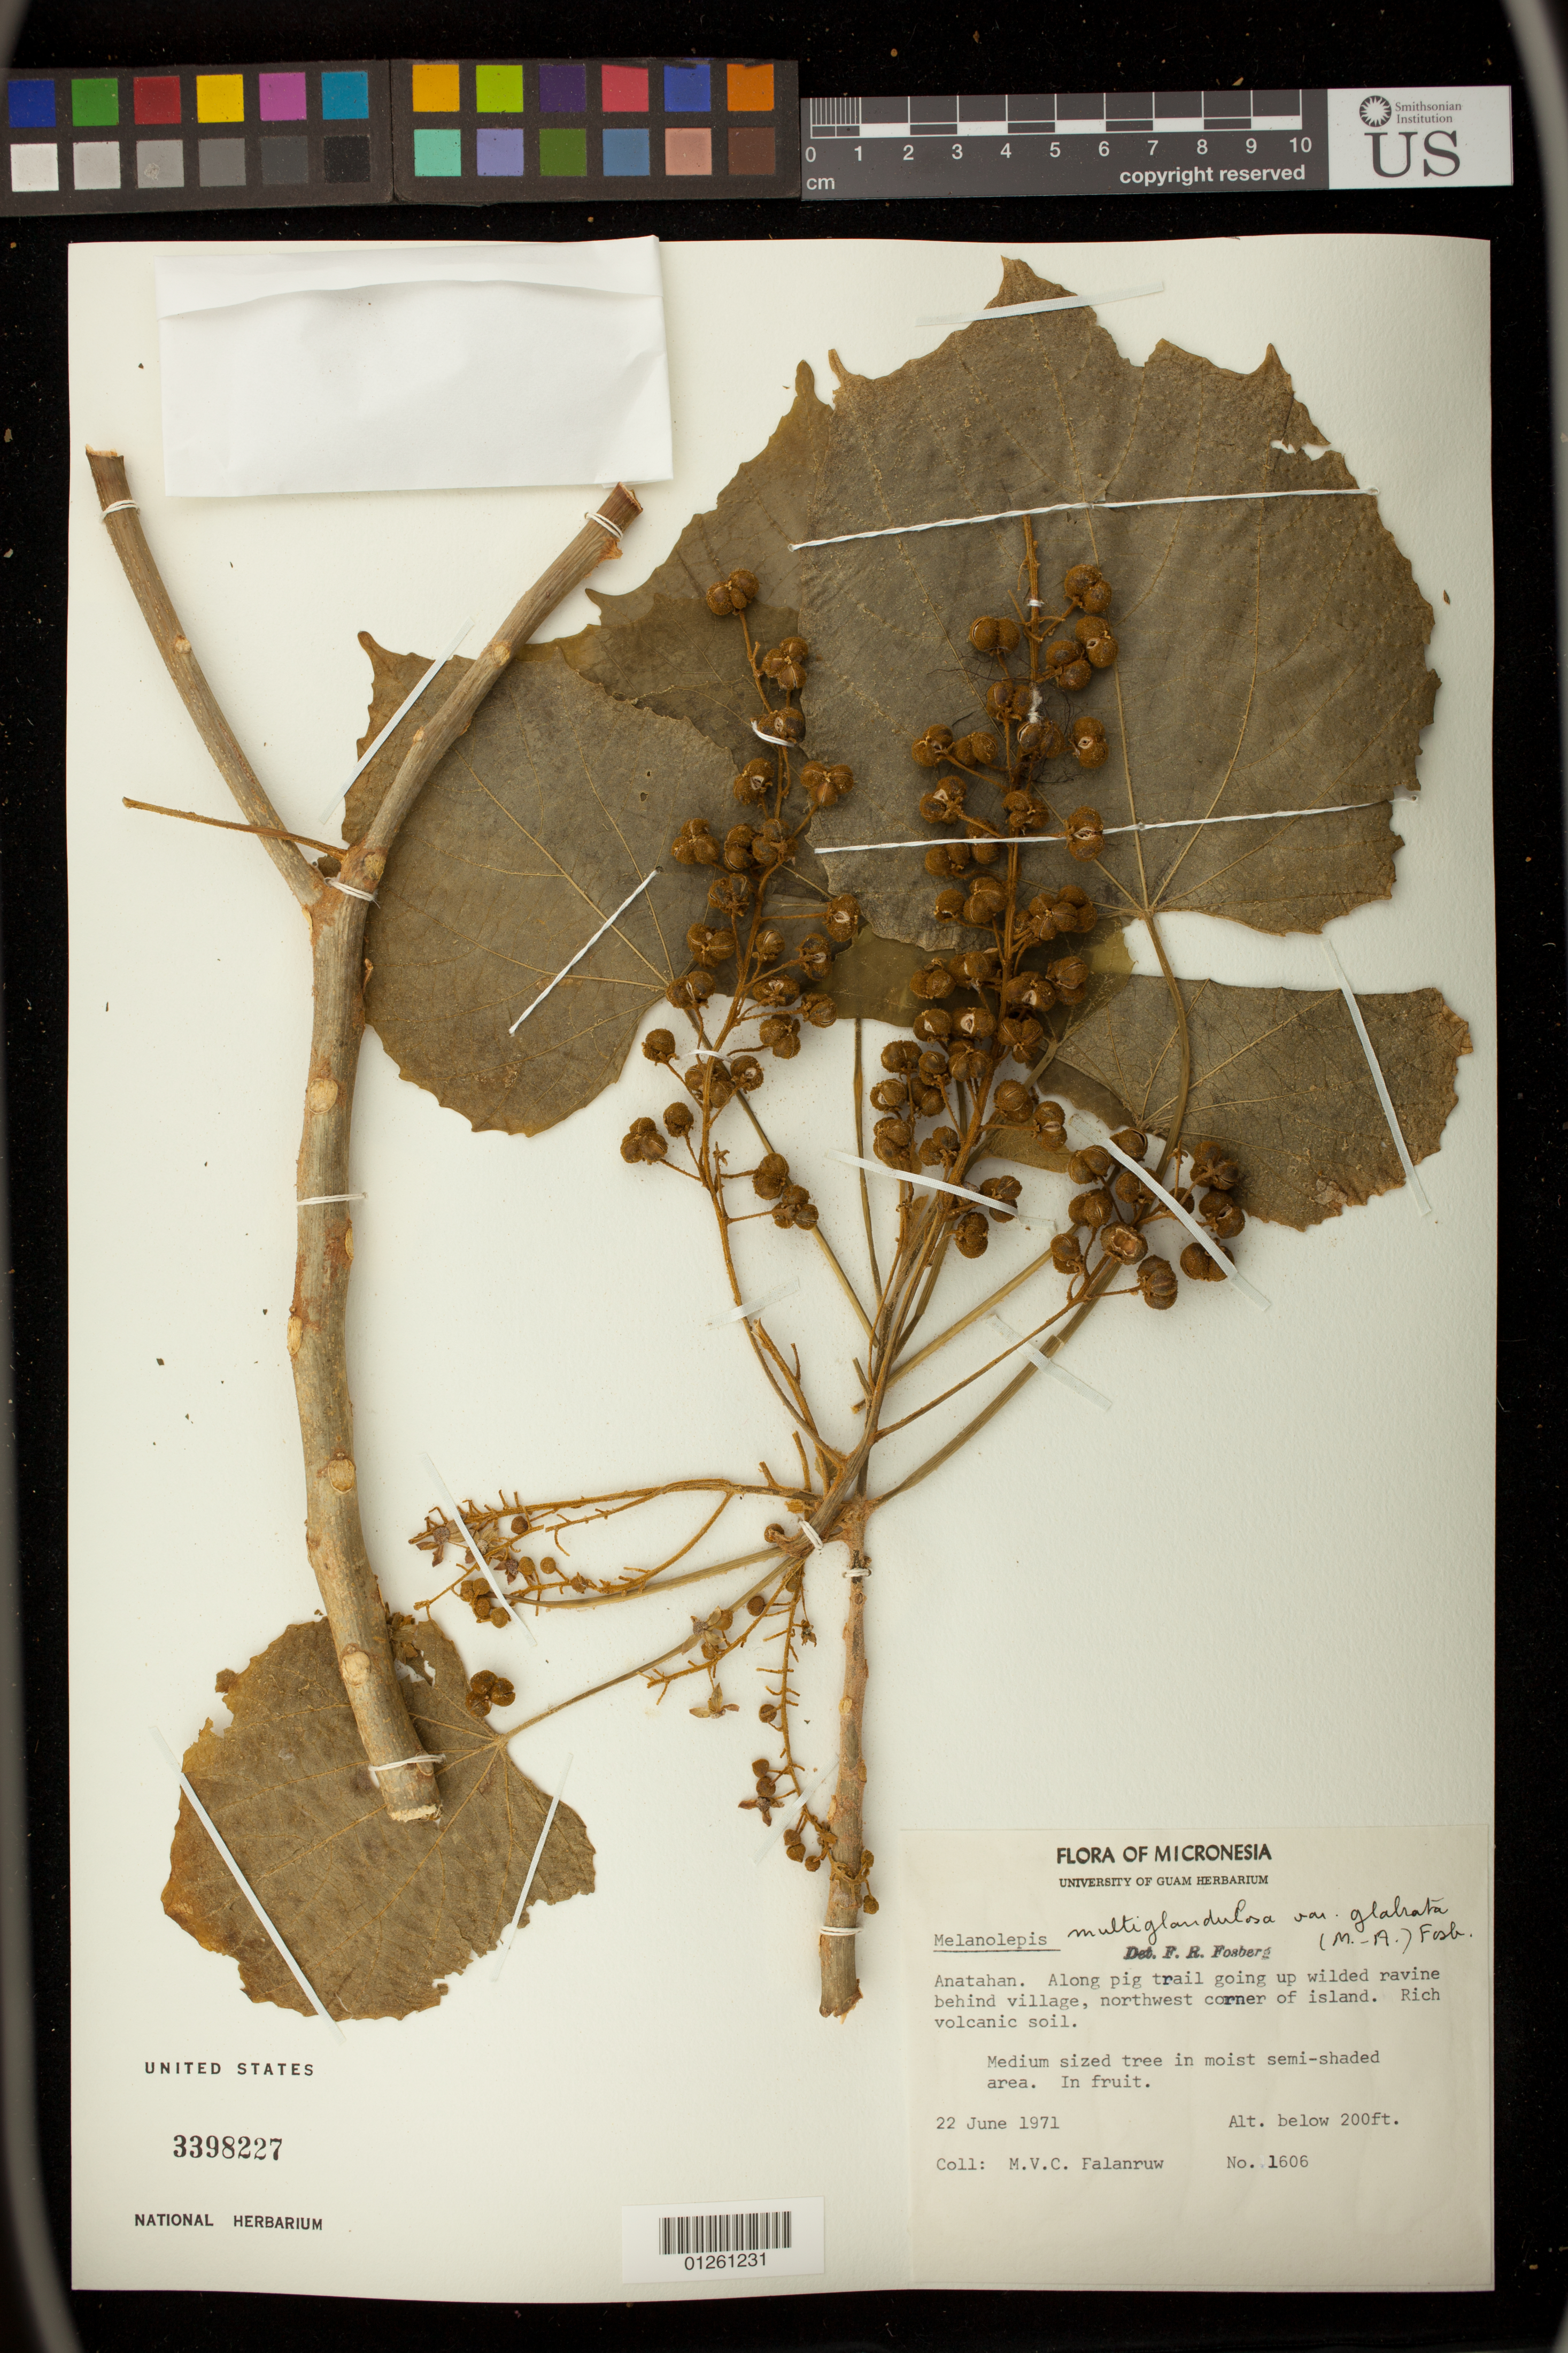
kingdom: Plantae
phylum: Tracheophyta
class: Magnoliopsida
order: Malpighiales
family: Euphorbiaceae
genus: Melanolepis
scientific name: Melanolepis multiglandulosa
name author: (Reinw. ex Blume) Rchb. f. & Zoll.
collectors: M. V. Falanruw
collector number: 1606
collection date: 1971-06-22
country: Northern Mariana Islands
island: Anatahan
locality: Anatahan. Along pig trail going up wilded ravine behind village, northwest corner of island.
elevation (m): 0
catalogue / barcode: US 3398227